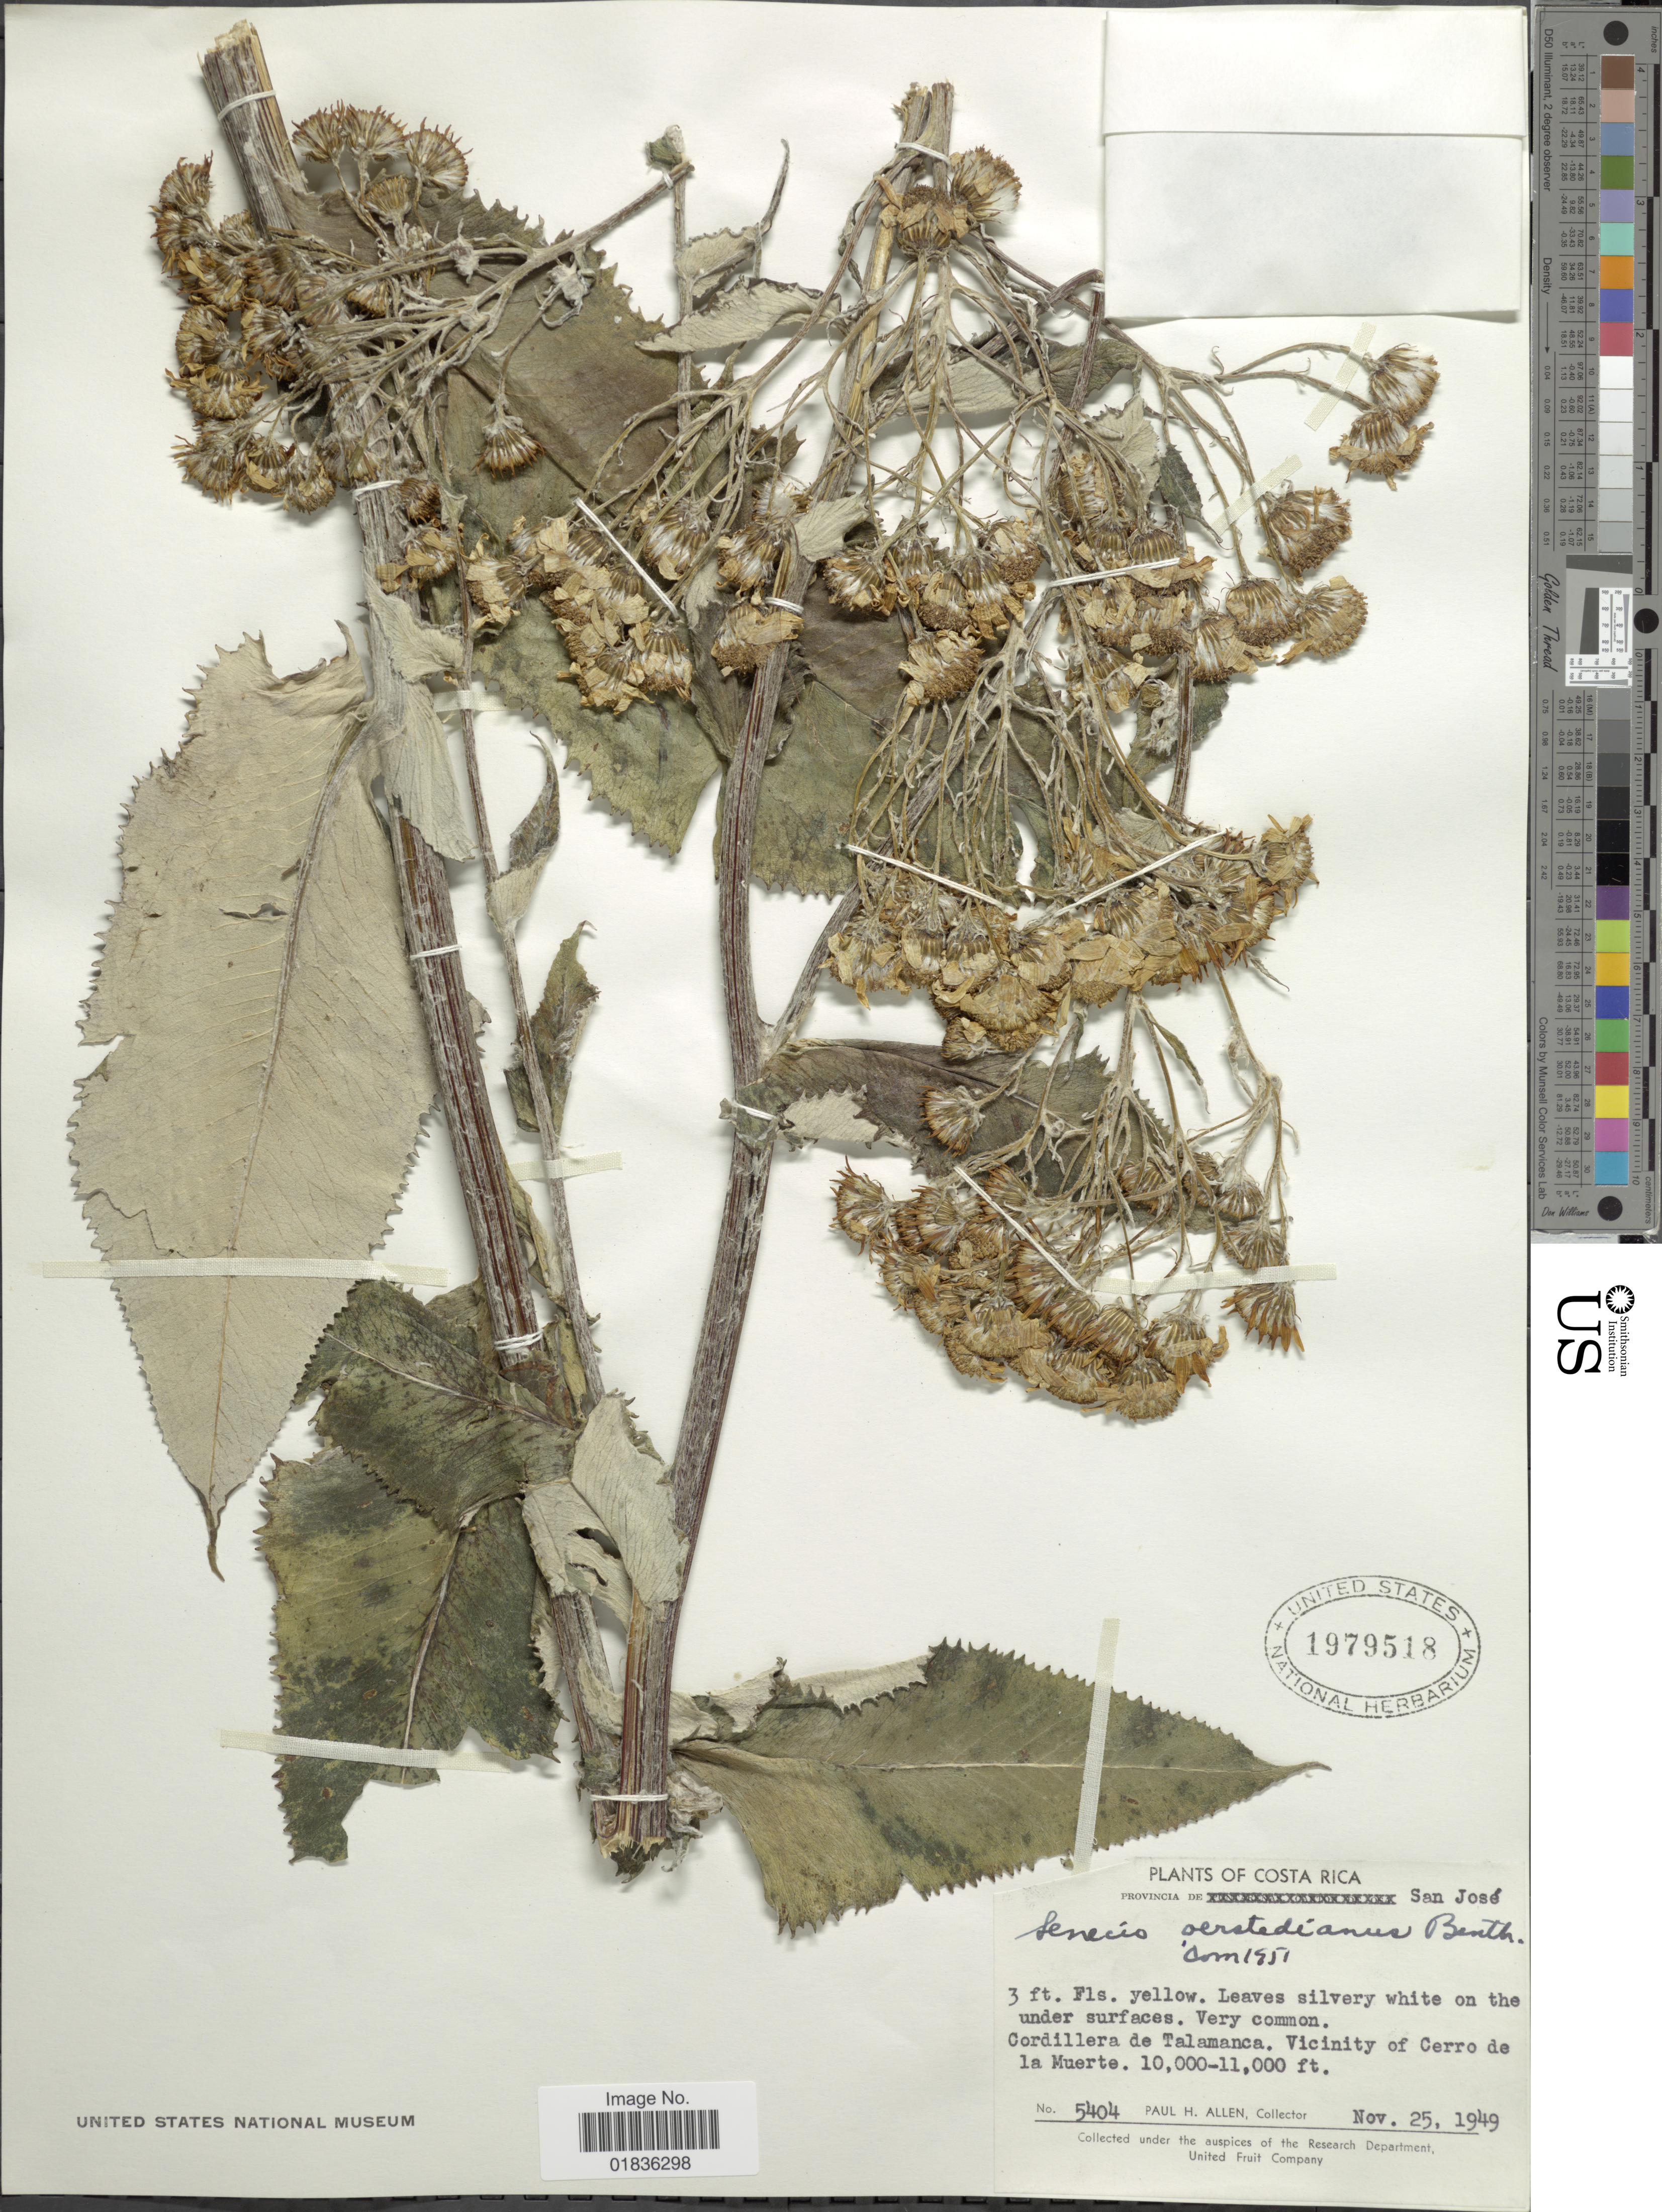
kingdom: Plantae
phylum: Tracheophyta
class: Magnoliopsida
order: Asterales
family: Asteraceae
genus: Senecio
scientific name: Senecio oerstedianus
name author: Benth.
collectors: P. H. Allen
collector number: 5404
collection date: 1949-11-25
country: Costa Rica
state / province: San José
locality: Cordillera de Talamanca, vicinity of Cerro de la Muerte.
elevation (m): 3048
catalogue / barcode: US 1979518